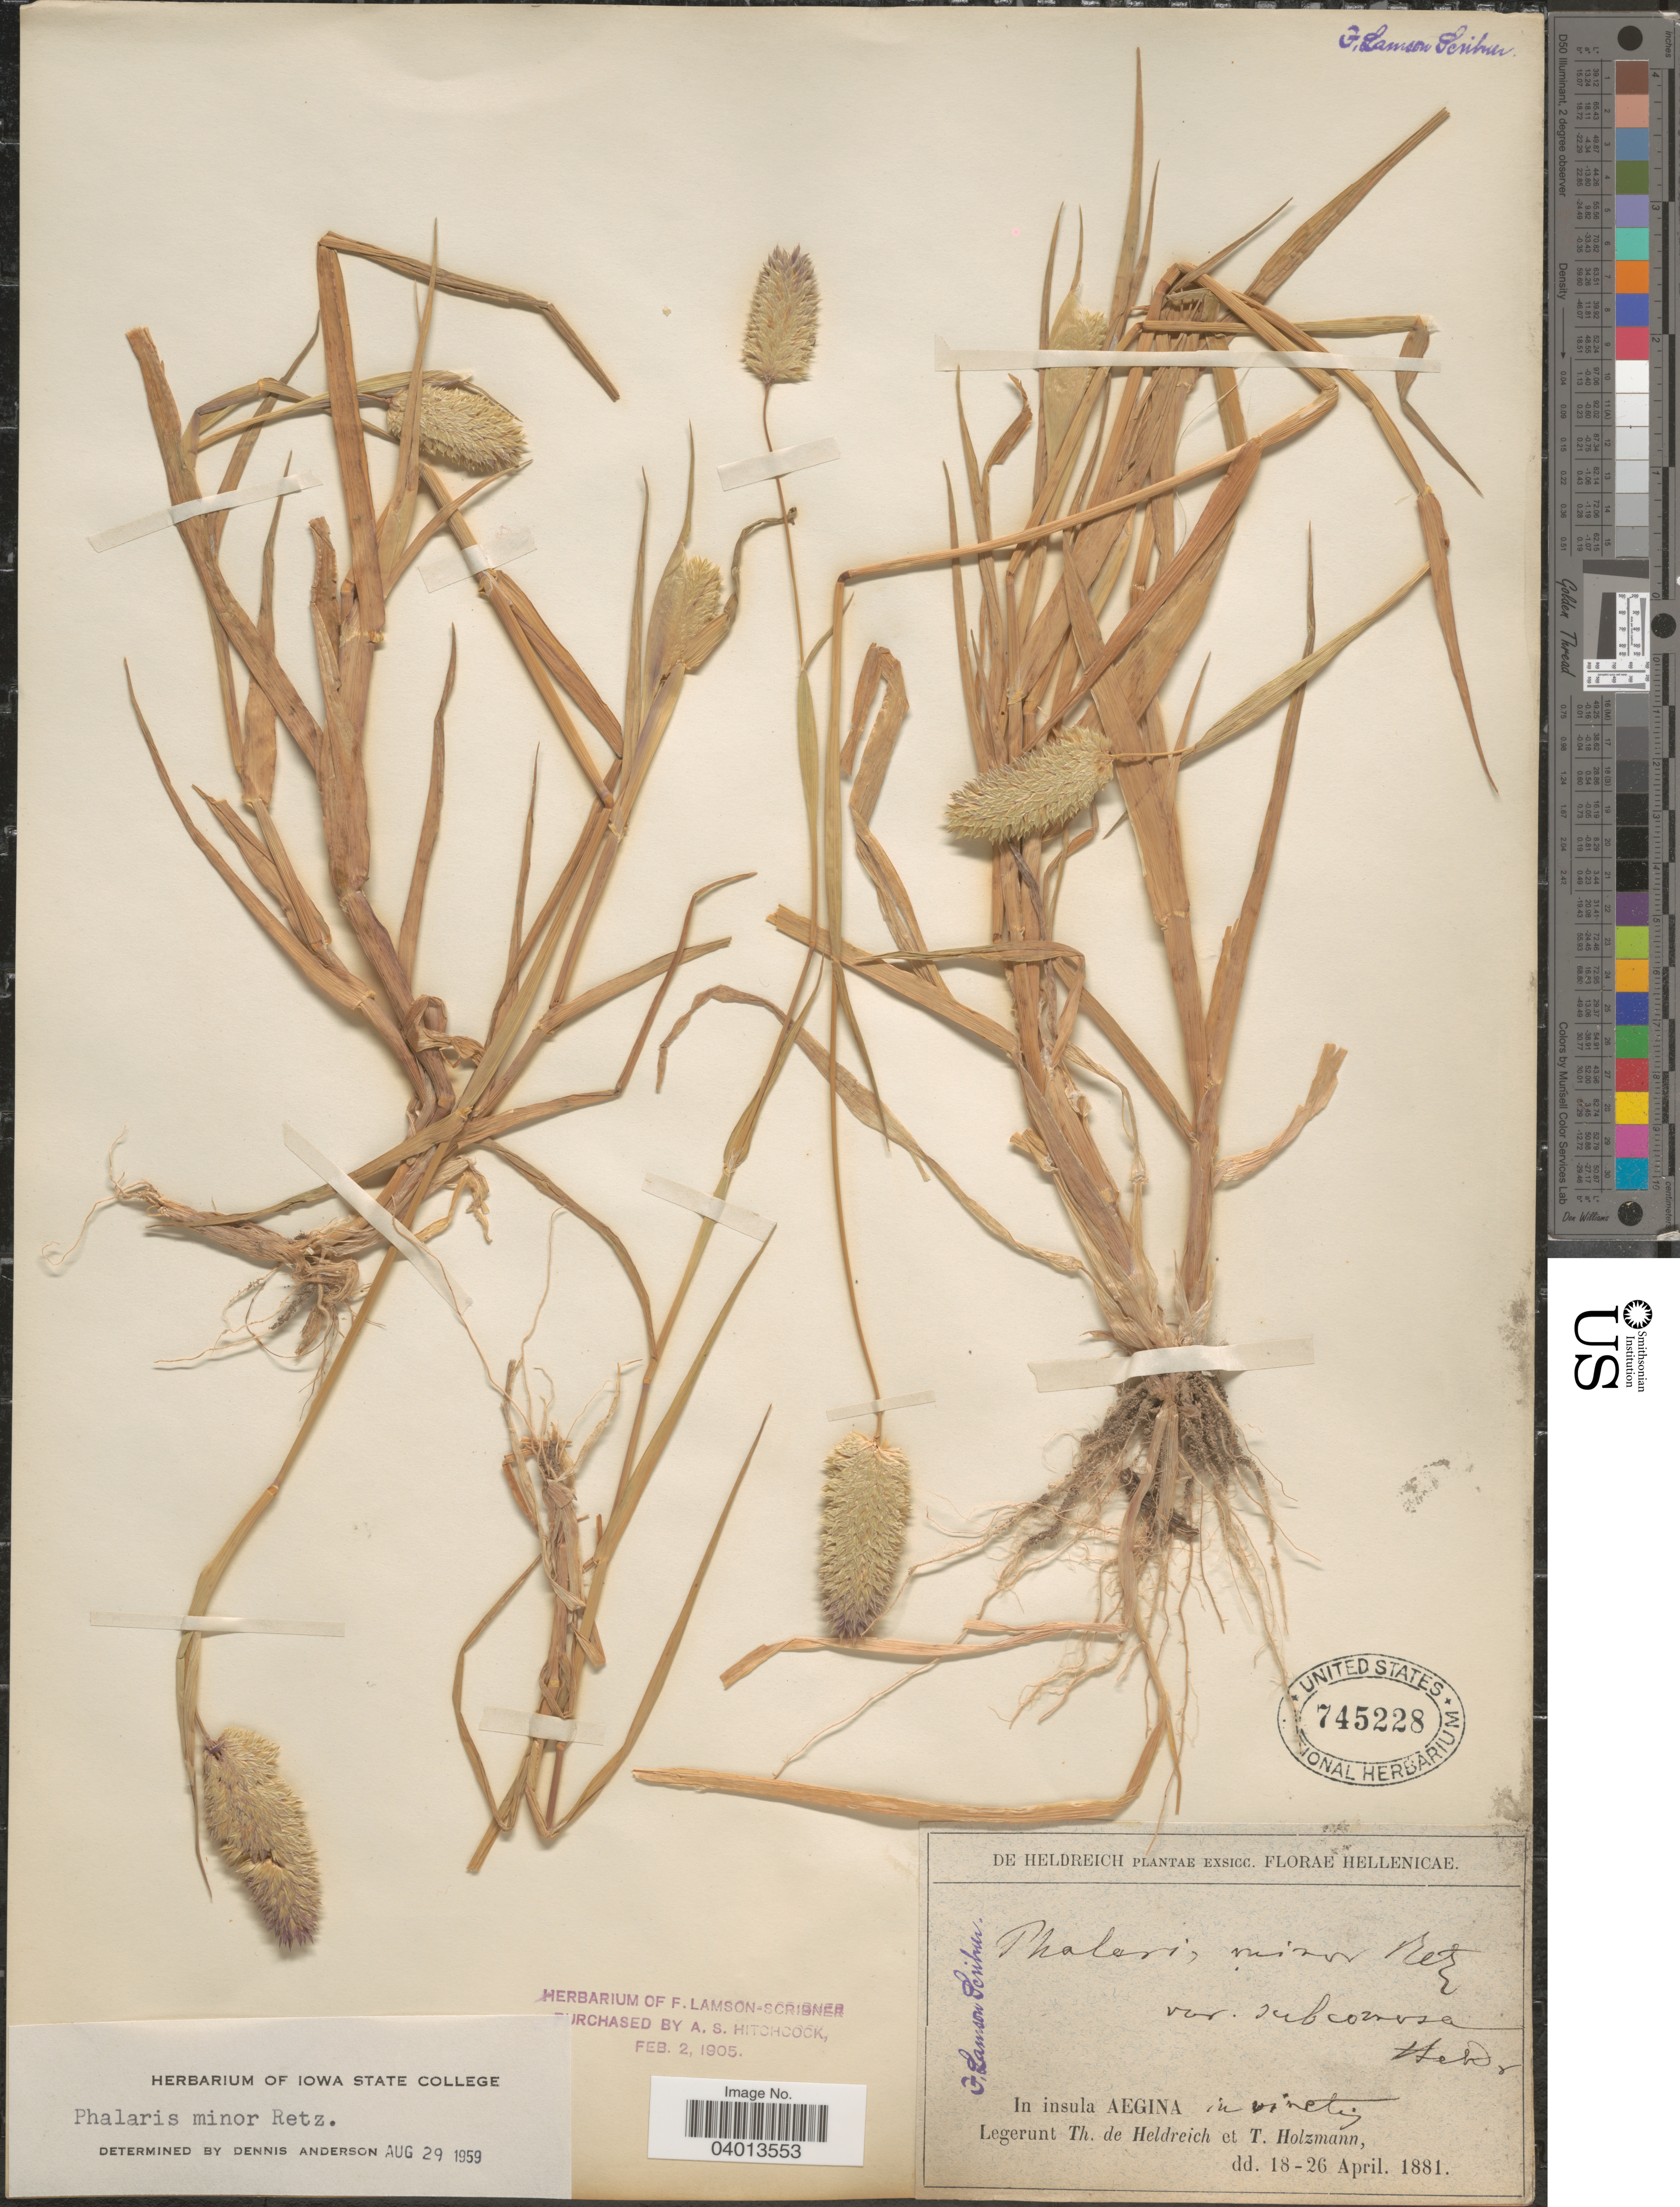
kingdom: Plantae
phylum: Tracheophyta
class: Liliopsida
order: Poales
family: Poaceae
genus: Phalaris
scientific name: Phalaris minor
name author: Retz.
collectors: T. De Heldreich & T. Holzmann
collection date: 1881-04-18/1881-04-26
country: Greece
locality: Hellenicae. In insula Aegina in vinetis.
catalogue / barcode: US 745228